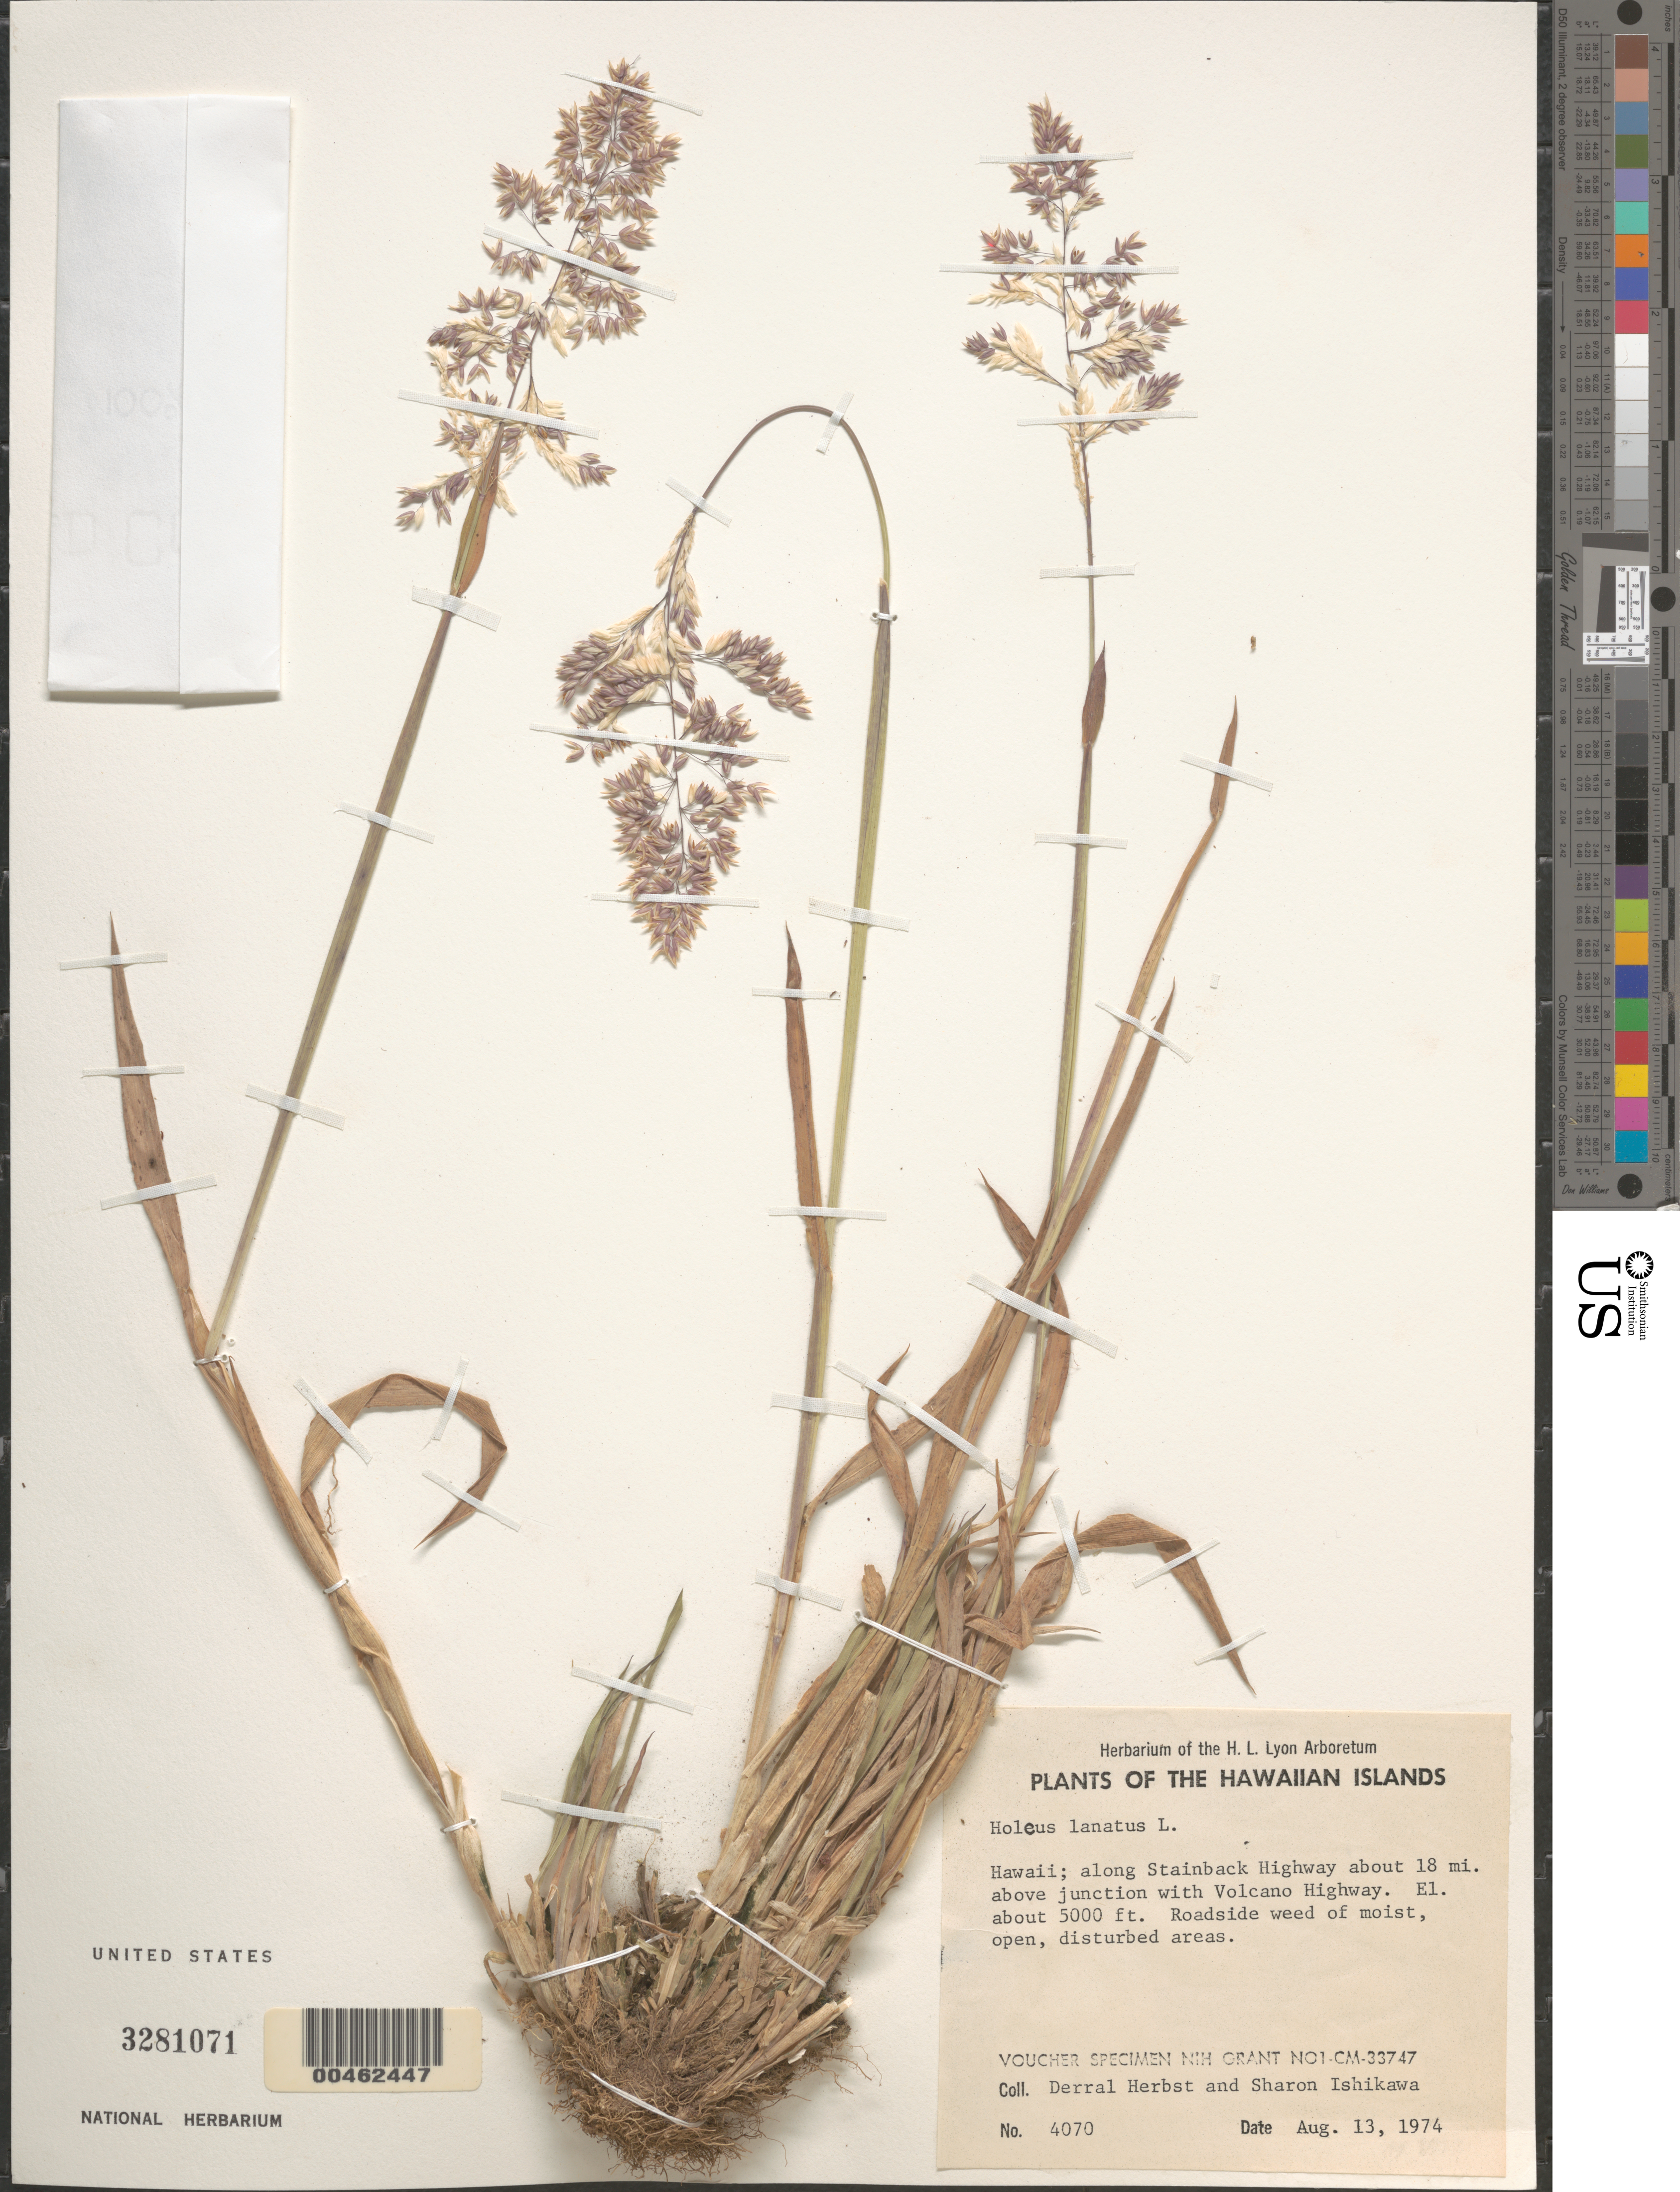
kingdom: Plantae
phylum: Tracheophyta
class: Liliopsida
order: Poales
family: Poaceae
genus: Holcus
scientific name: Holcus lanatus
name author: L.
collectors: D. R. Herbst & S. Ishikawa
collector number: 4070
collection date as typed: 13 Aug 1974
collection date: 1974-08-13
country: United States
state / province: Hawaii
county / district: Hawaii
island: Hawaii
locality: Along Stainback Highway about 18 mi above junction with Volcano Highway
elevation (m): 1524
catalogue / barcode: US 3281071